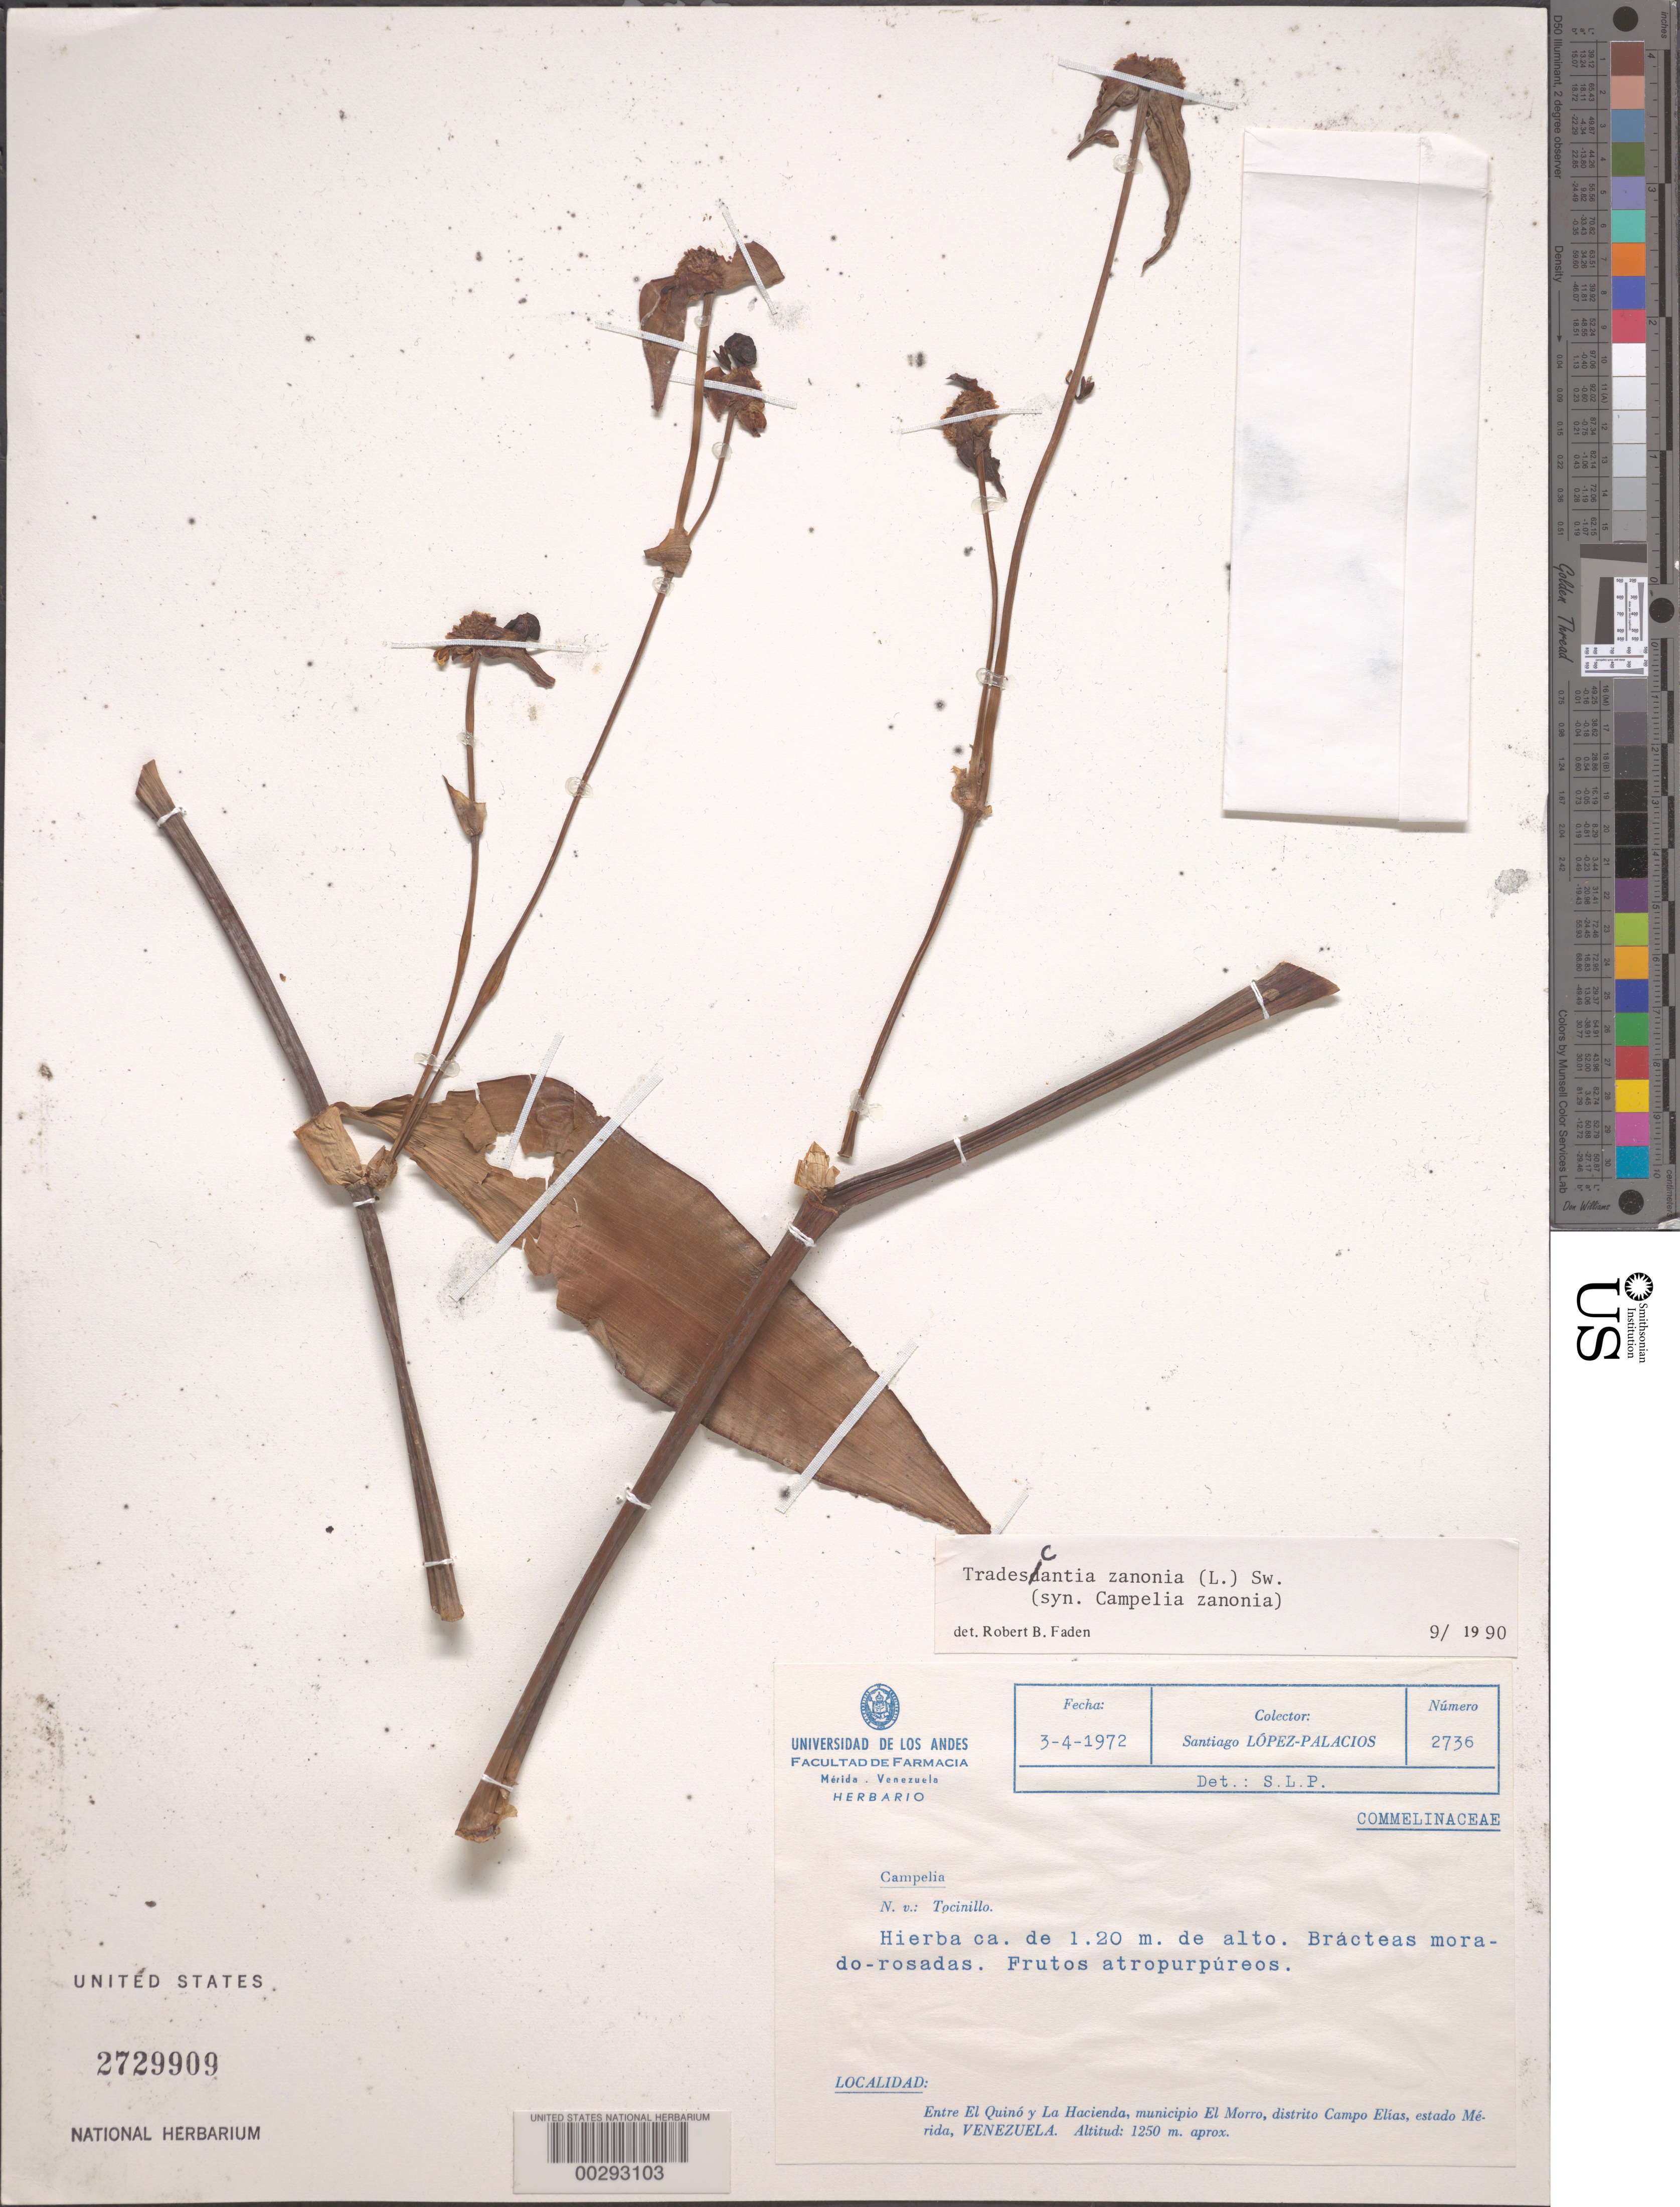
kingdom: Plantae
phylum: Tracheophyta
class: Liliopsida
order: Commelinales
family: Commelinaceae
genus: Tradescantia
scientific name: Tradescantia zanonia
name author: (L.) Sw.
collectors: S. Lopez P.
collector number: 2736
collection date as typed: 03 Apr 1972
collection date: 1972-04-03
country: Venezuela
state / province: Mérida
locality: El quino and la hacienda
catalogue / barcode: US 2729909